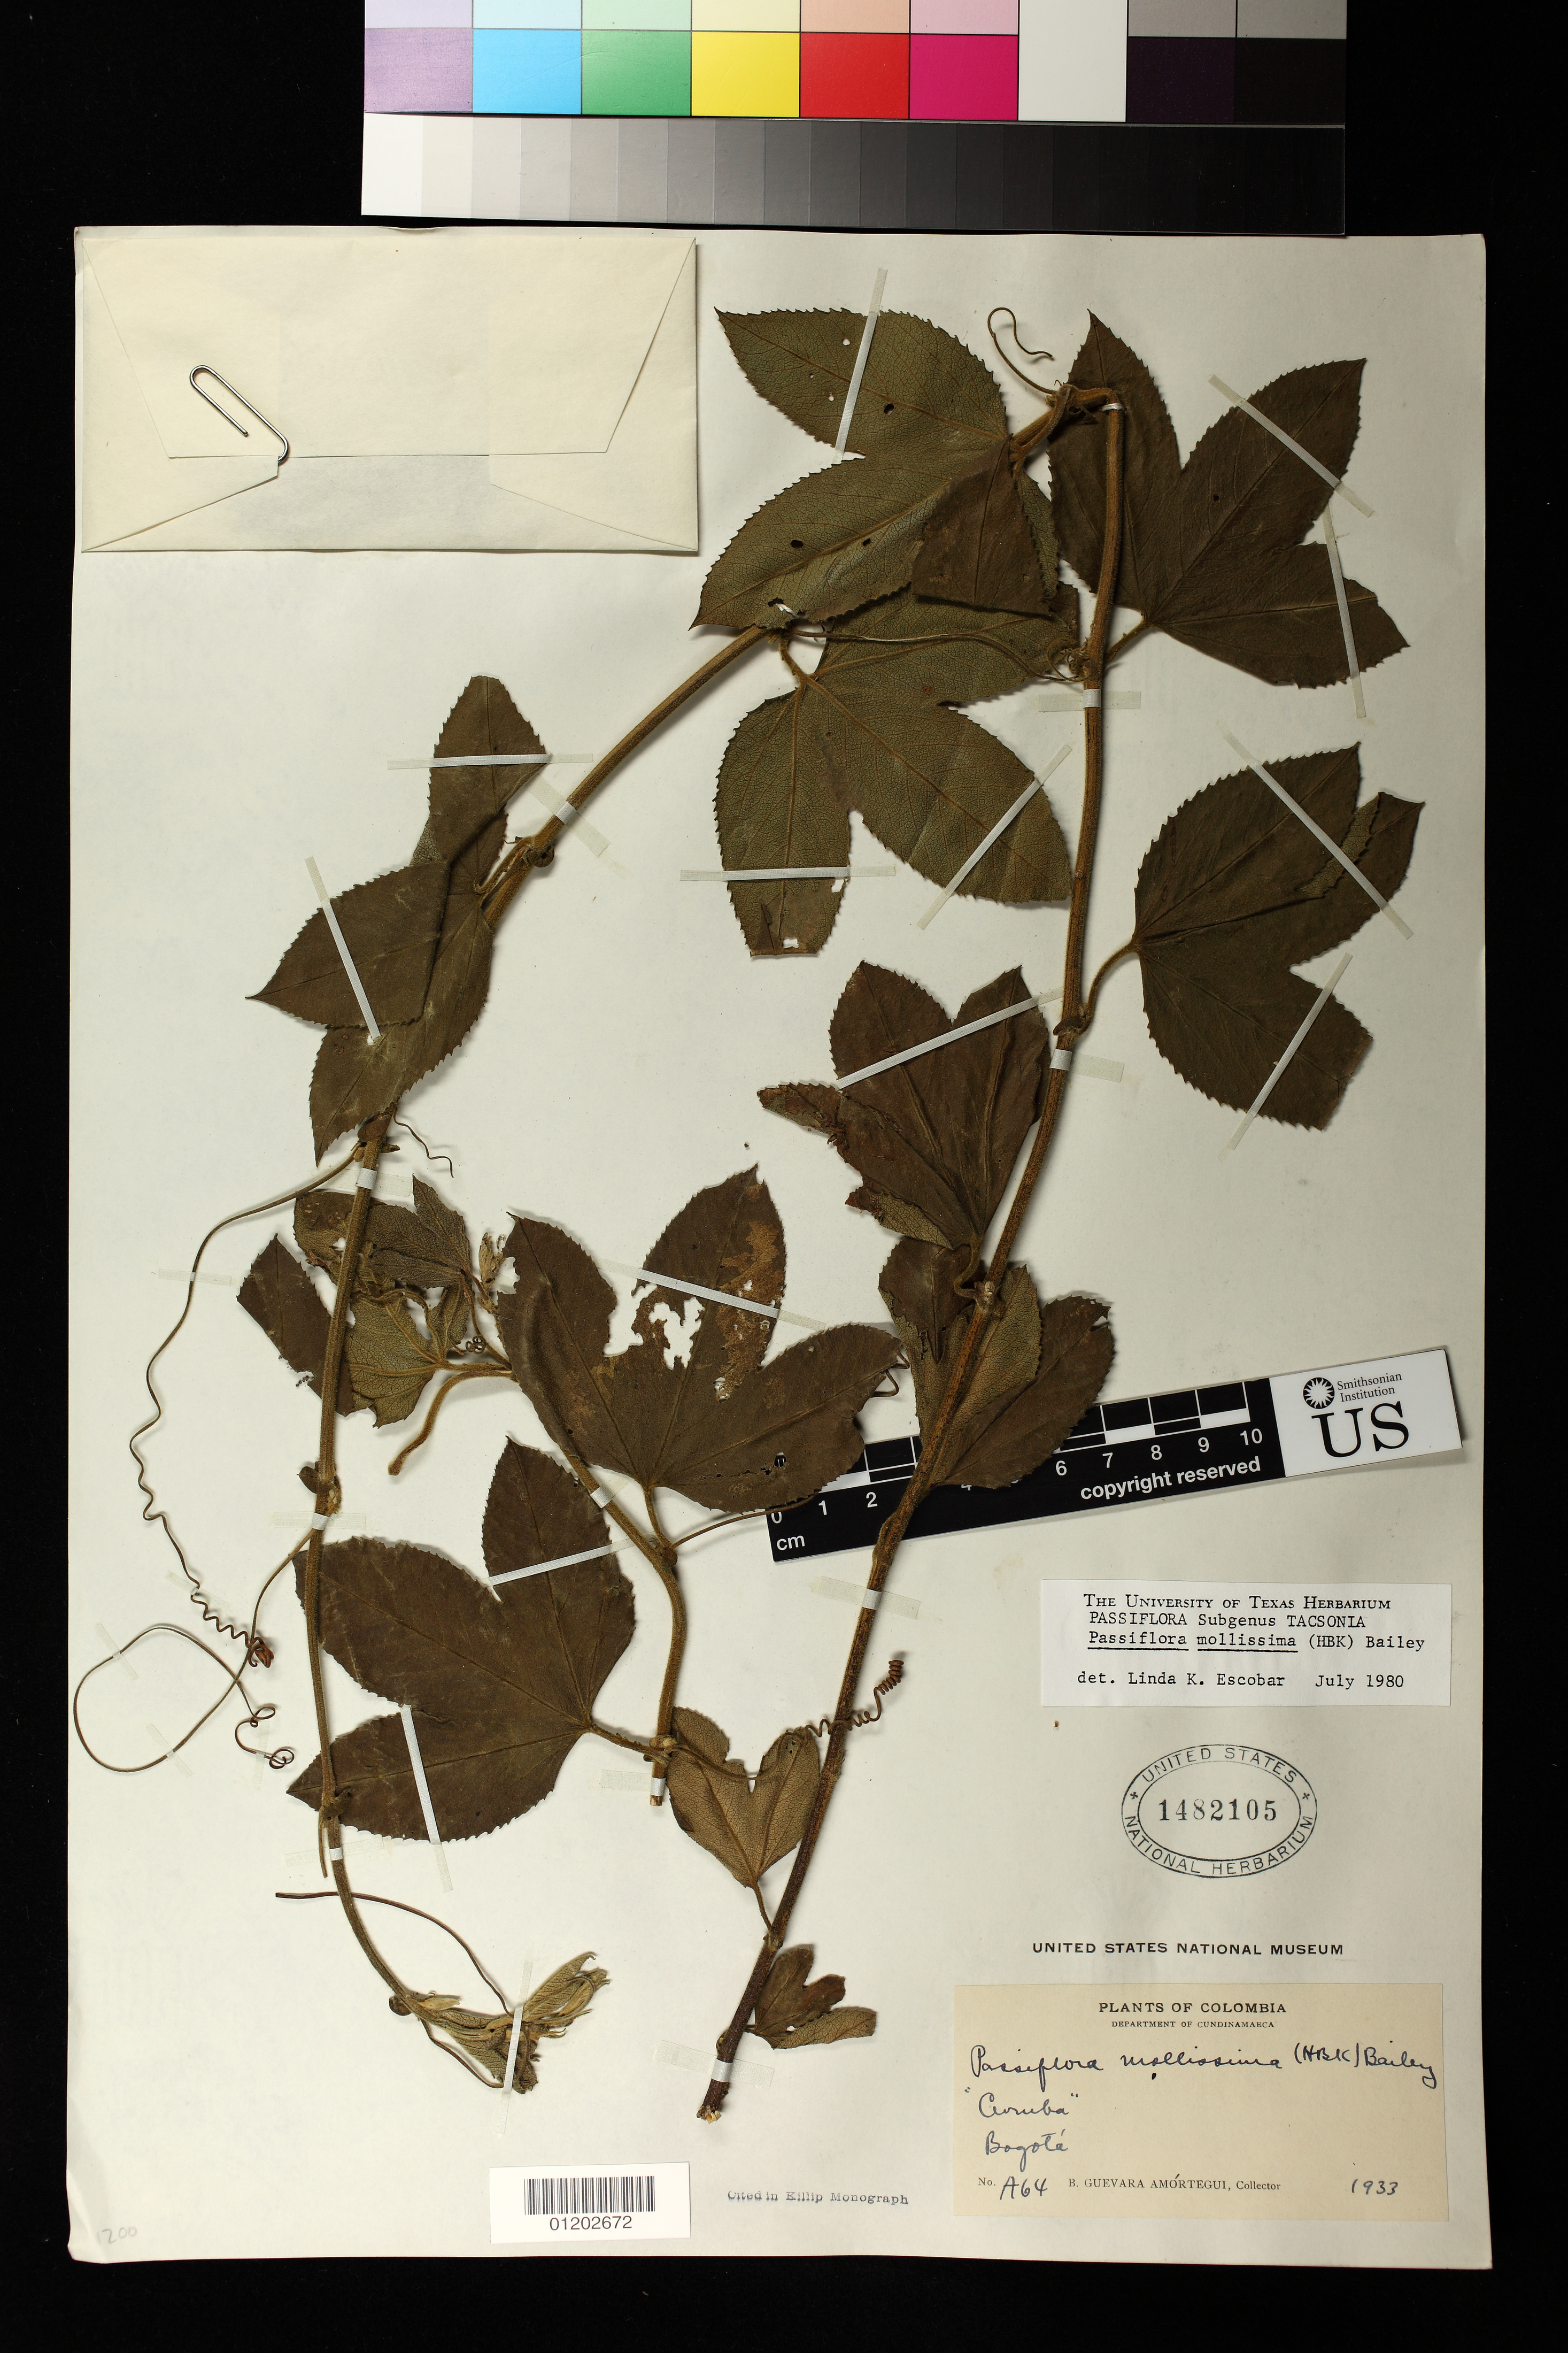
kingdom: Plantae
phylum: Tracheophyta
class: Magnoliopsida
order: Malpighiales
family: Passifloraceae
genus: Passiflora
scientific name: Passiflora mollissima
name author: (Kunth) L.H. Bailey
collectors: B. Amortegui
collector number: A64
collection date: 1933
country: Colombia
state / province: Cundinamarca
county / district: Bogota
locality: "Aruba"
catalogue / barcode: US 1482105